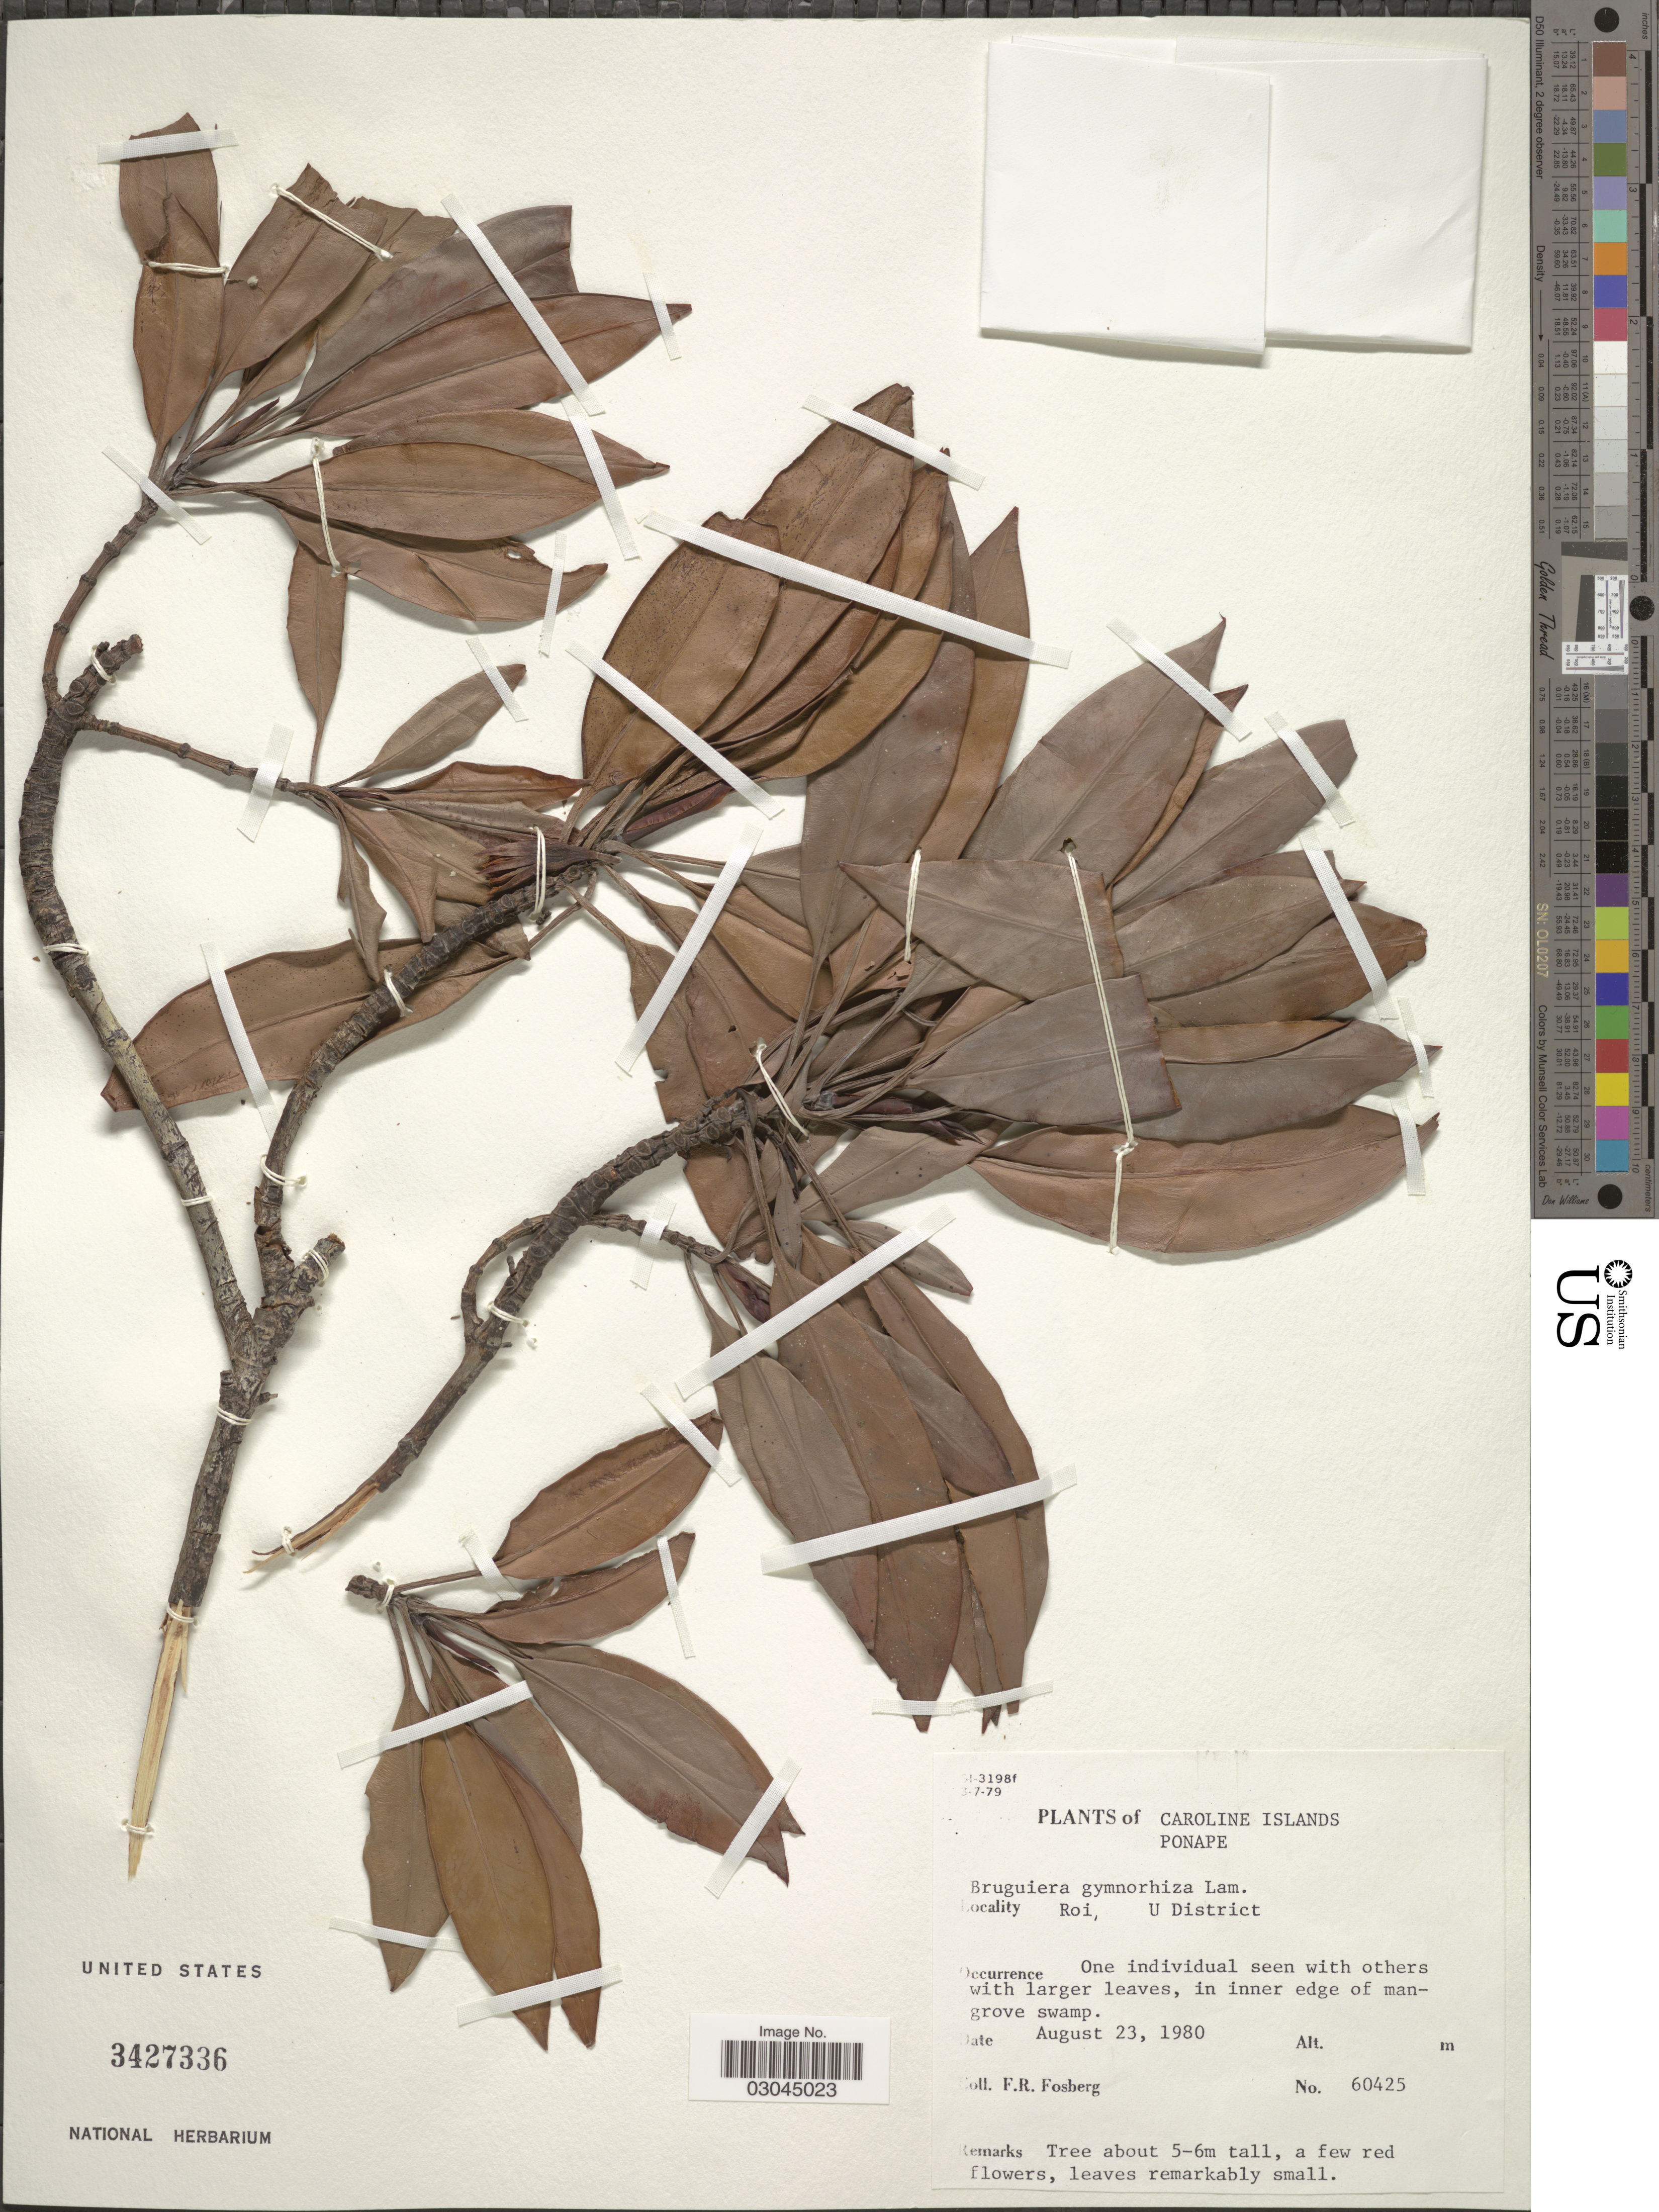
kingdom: Plantae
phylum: Tracheophyta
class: Magnoliopsida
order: Malpighiales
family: Rhizophoraceae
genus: Bruguiera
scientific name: Bruguiera gymnorhiza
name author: (L.) Savigny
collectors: F. R. Fosberg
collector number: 60425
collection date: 1980-08-23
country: Micronesia, Federated States of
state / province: Pohnpei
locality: Caroline Islands, Ponape, Roi, U District.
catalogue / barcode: US 3427336